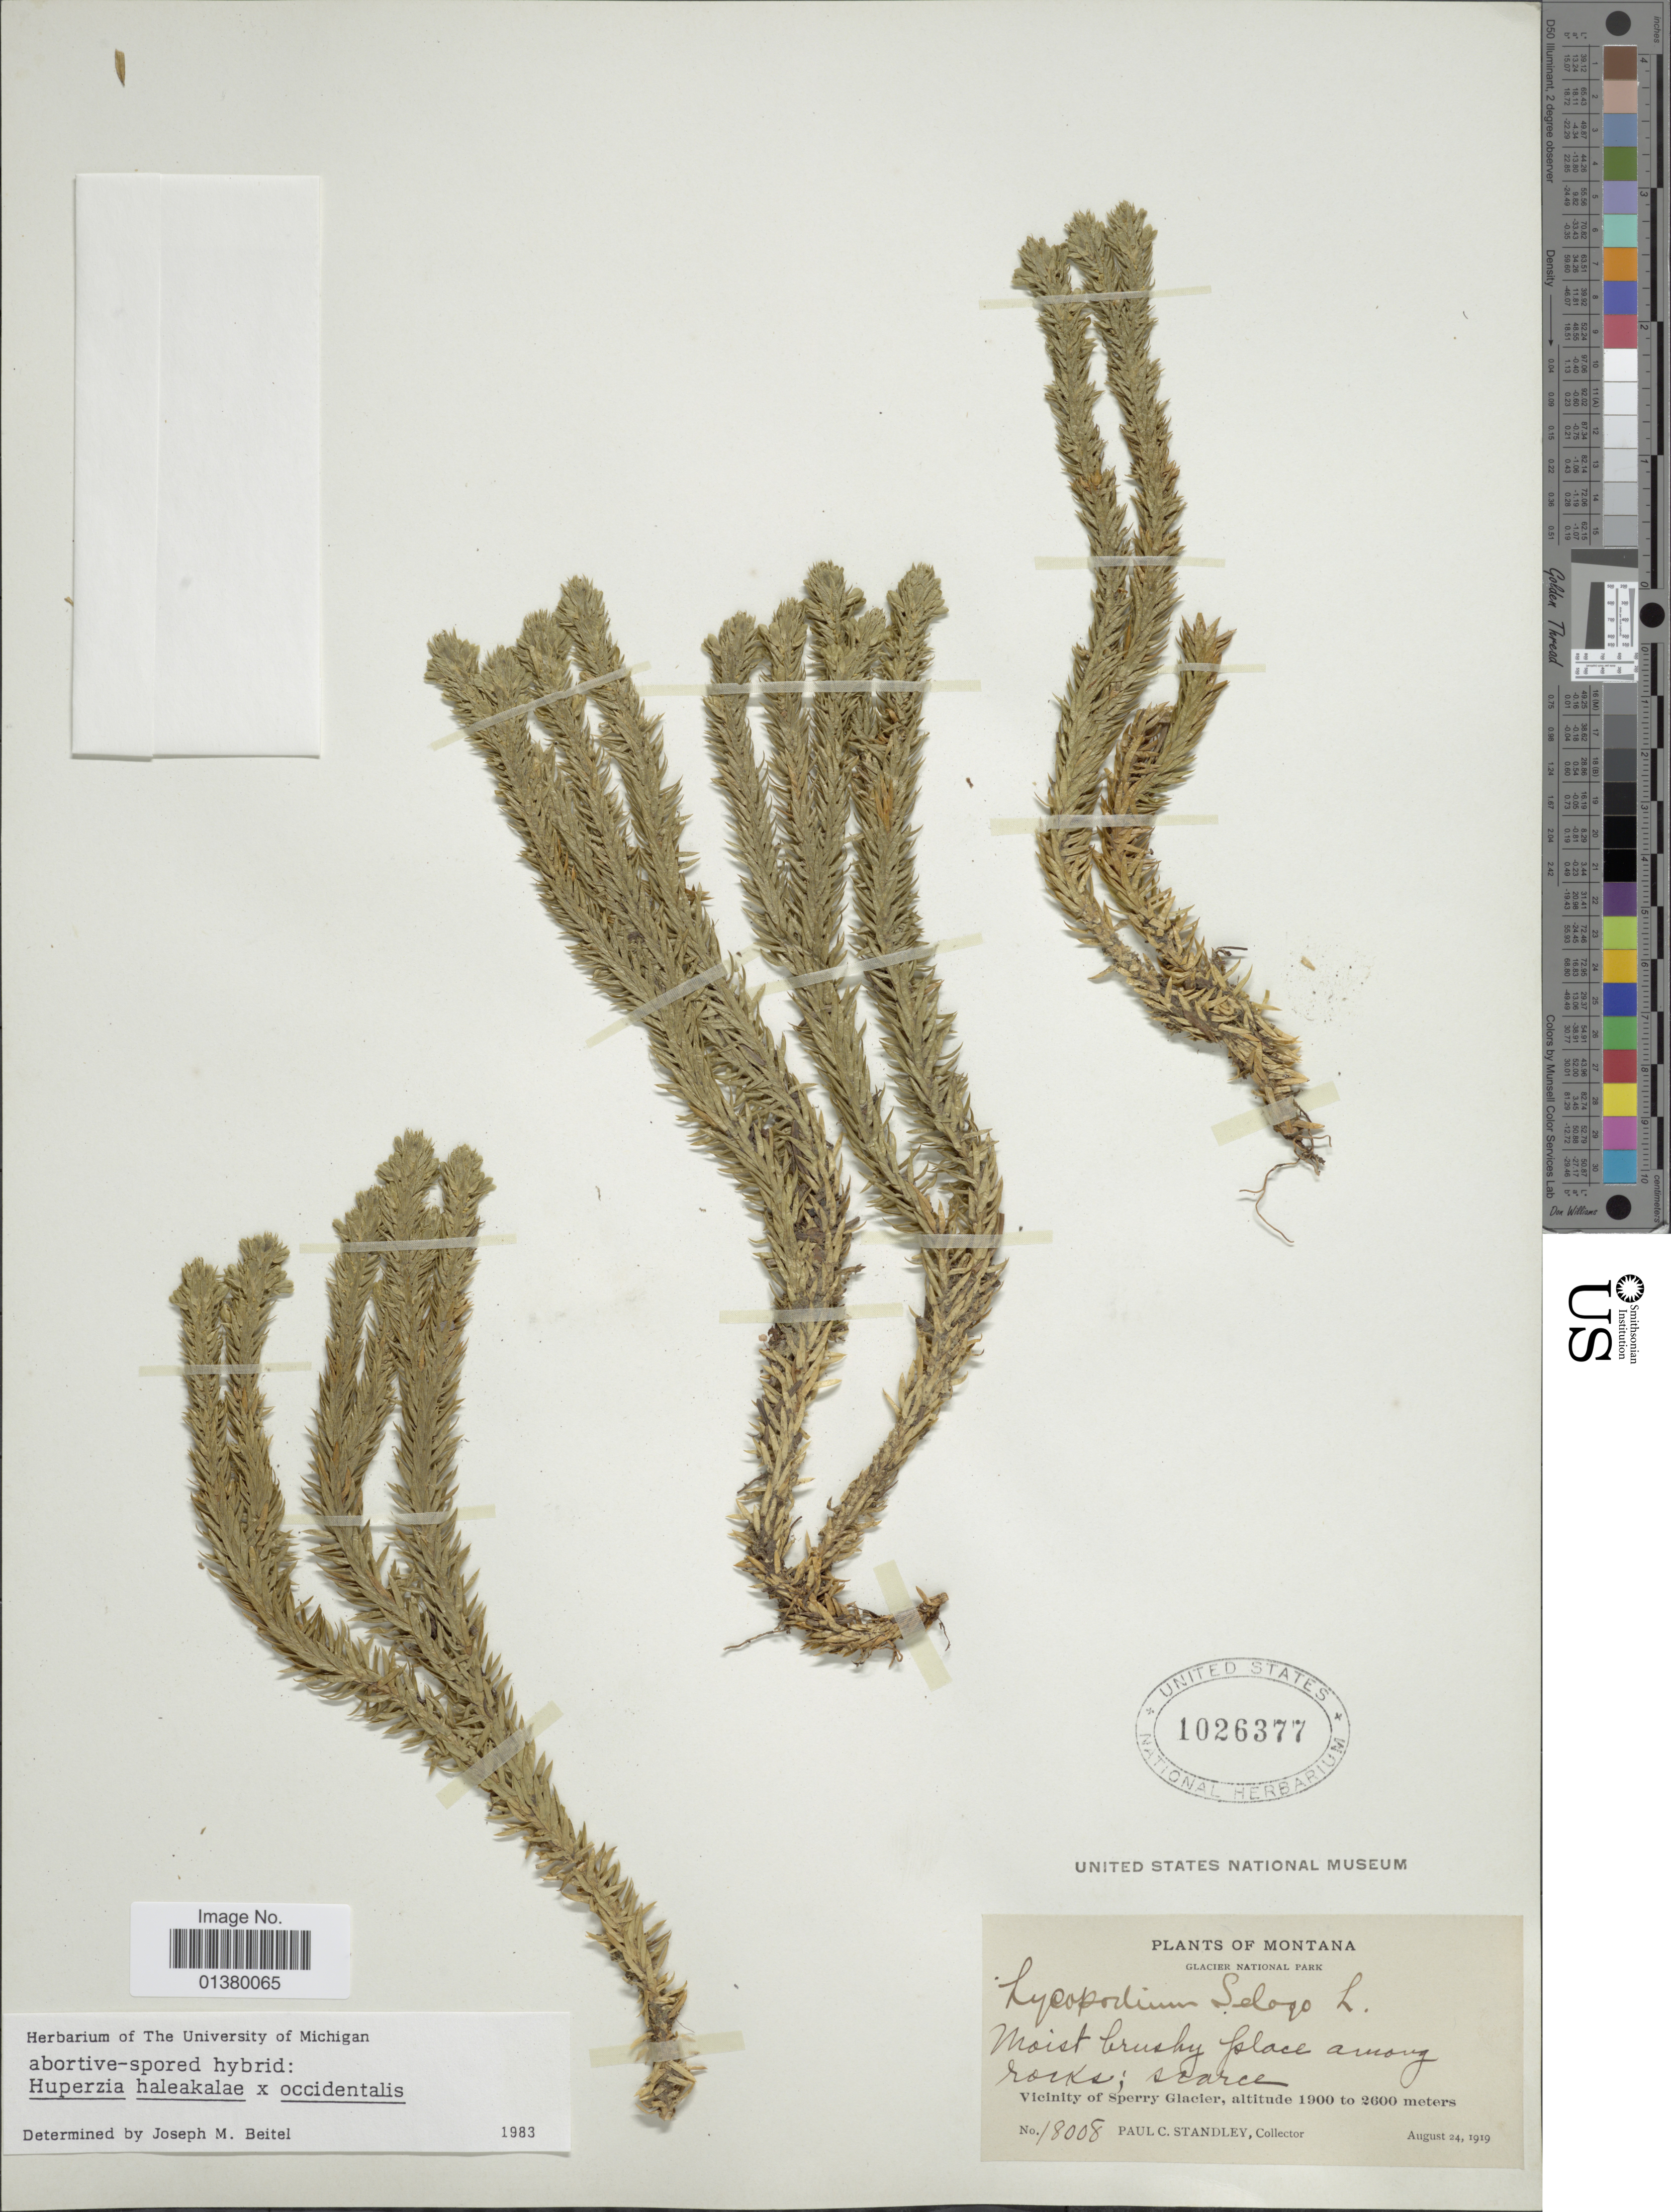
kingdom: Plantae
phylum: Tracheophyta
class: Lycopodiopsida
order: Lycopodiales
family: Lycopodiaceae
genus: Huperzia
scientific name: Huperzia haleakalae x H. occidentalis (Clute) Kartesz & Gandhi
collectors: P. C. Standley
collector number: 18008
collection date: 1919-08-24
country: United States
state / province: Montana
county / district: Flathead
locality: Glacier National Park, Vicinity of Sperry Glacier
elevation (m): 1900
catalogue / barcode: US 1026377